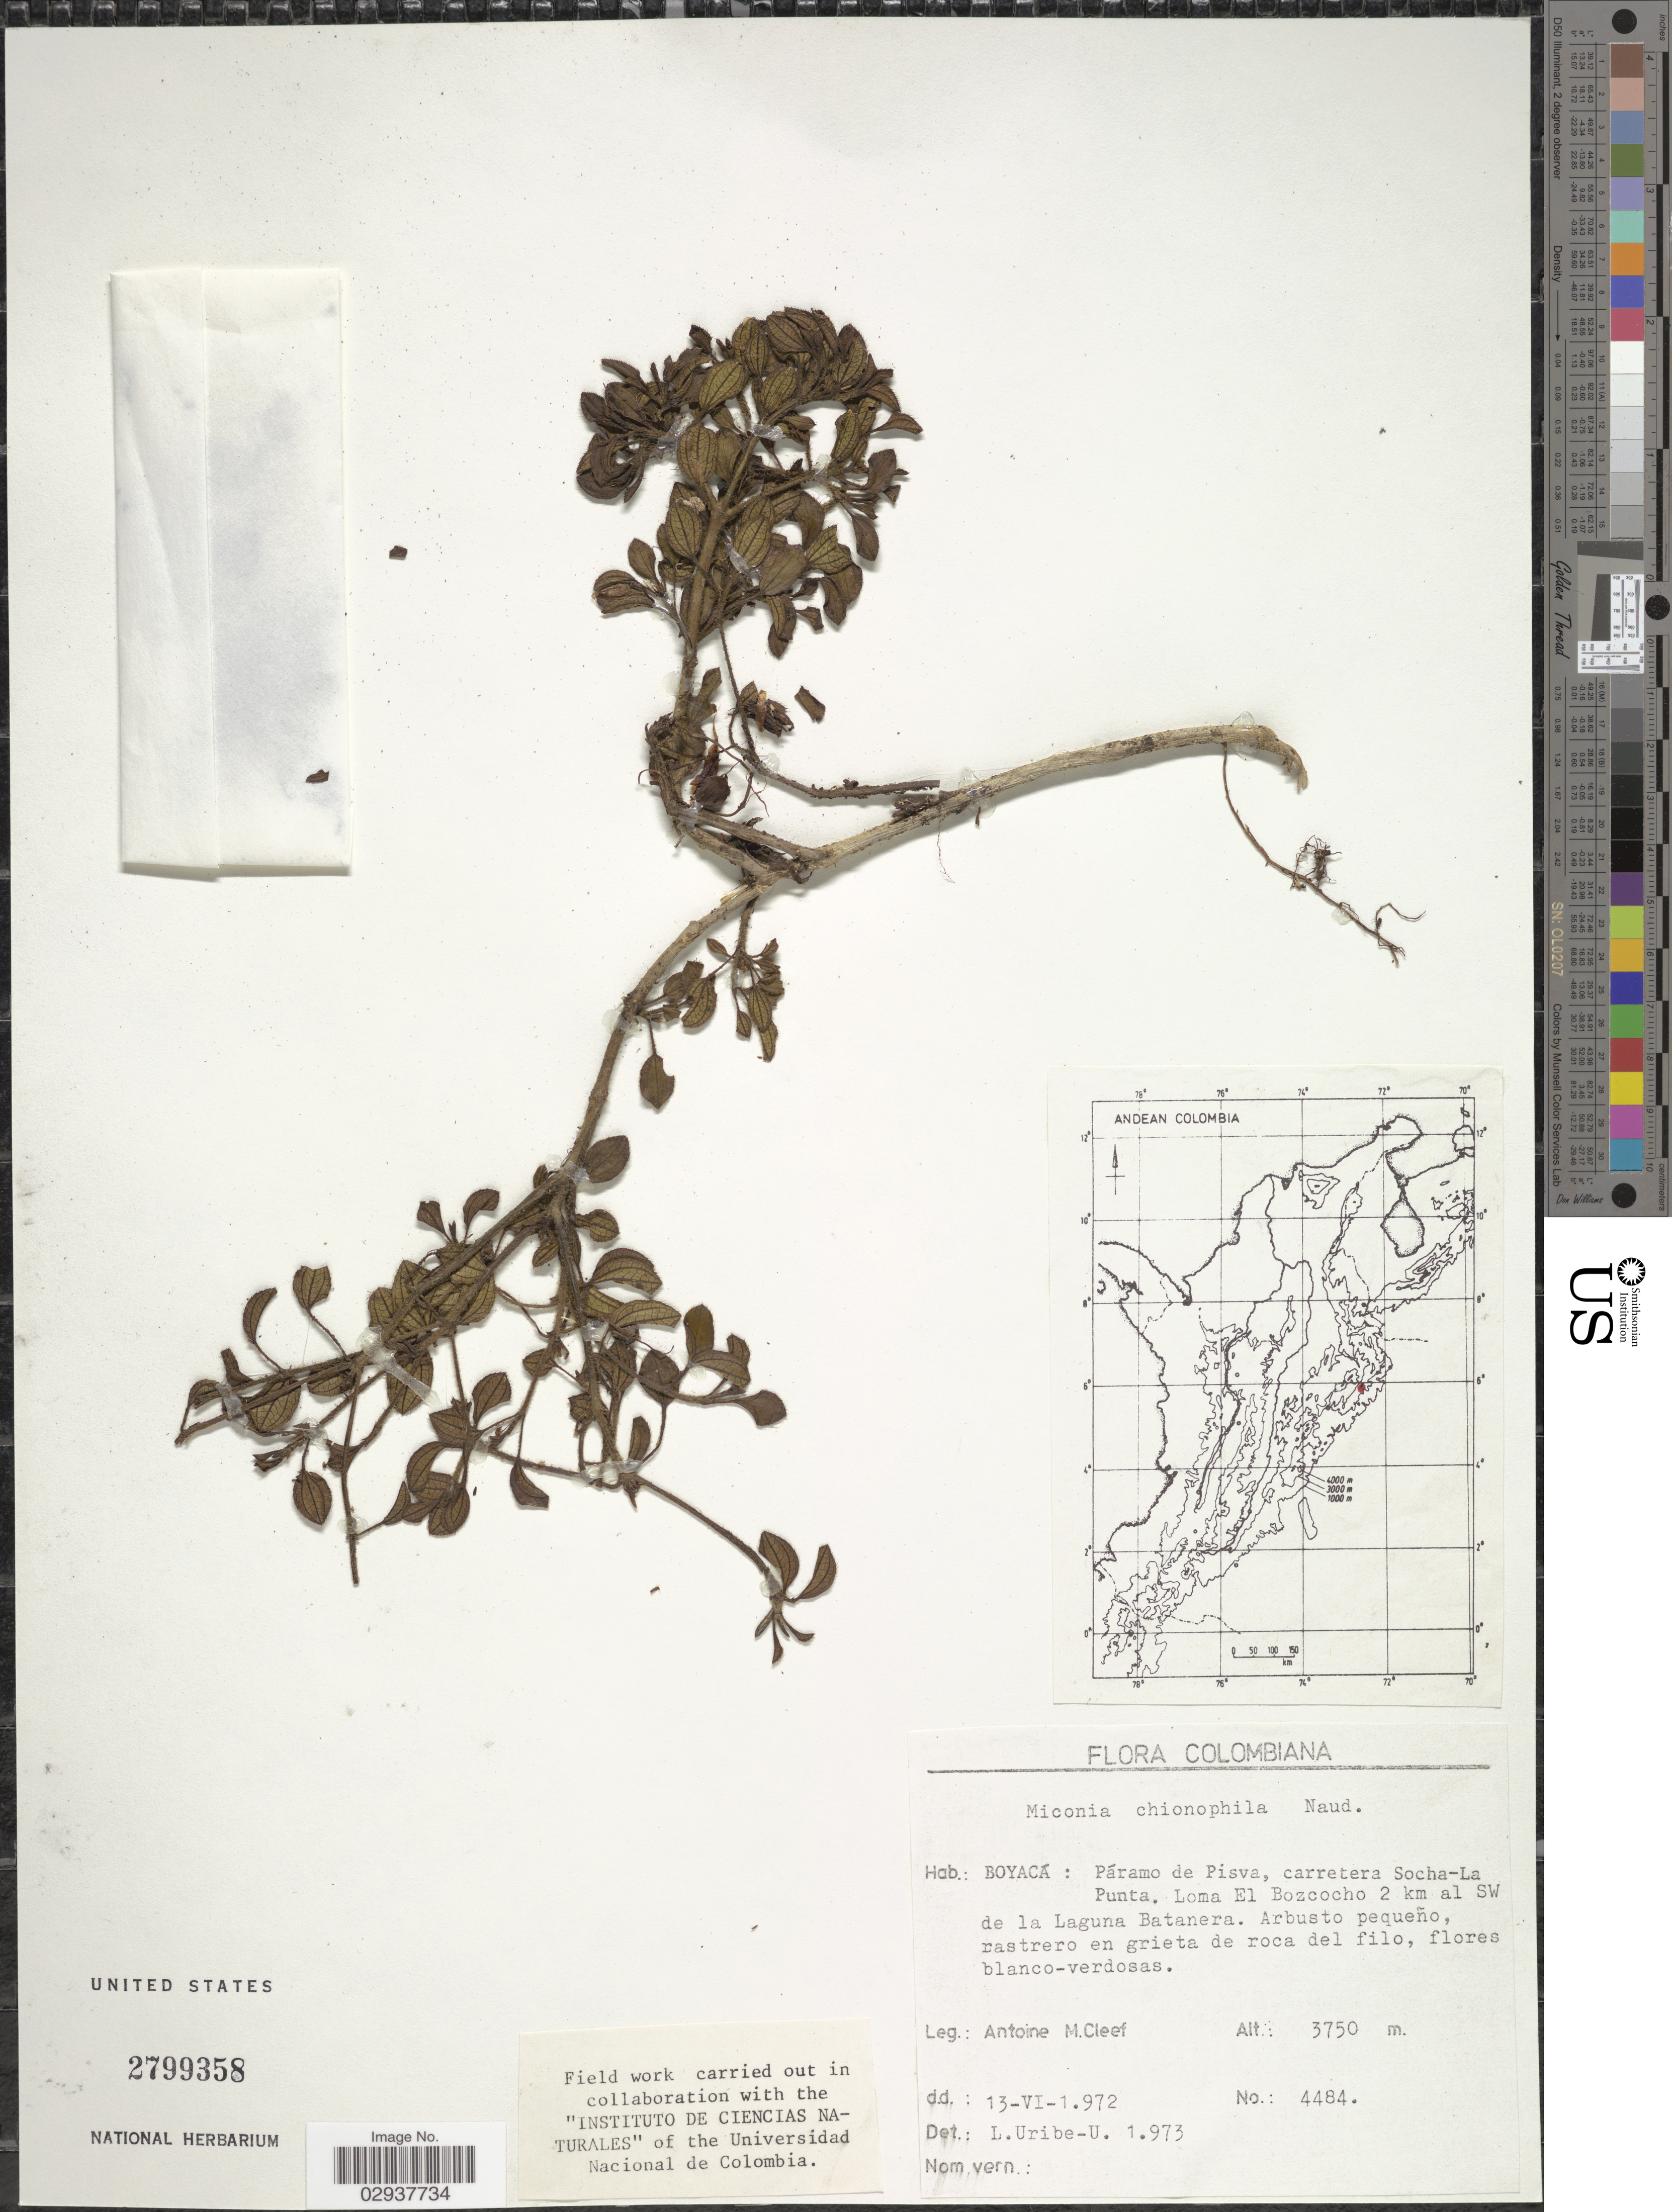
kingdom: Plantae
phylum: Tracheophyta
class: Magnoliopsida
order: Myrtales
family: Melastomataceae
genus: Miconia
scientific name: Miconia chionophila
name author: Naudin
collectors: A. M. Cleef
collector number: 4484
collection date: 1972-06-13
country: Colombia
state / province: Boyacá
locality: Páramo de Pisva, carretera Socha-La Punta. Loma El Bozcocho 2 km al SW de la Laguna Batanera.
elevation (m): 3750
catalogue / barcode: US 2799358